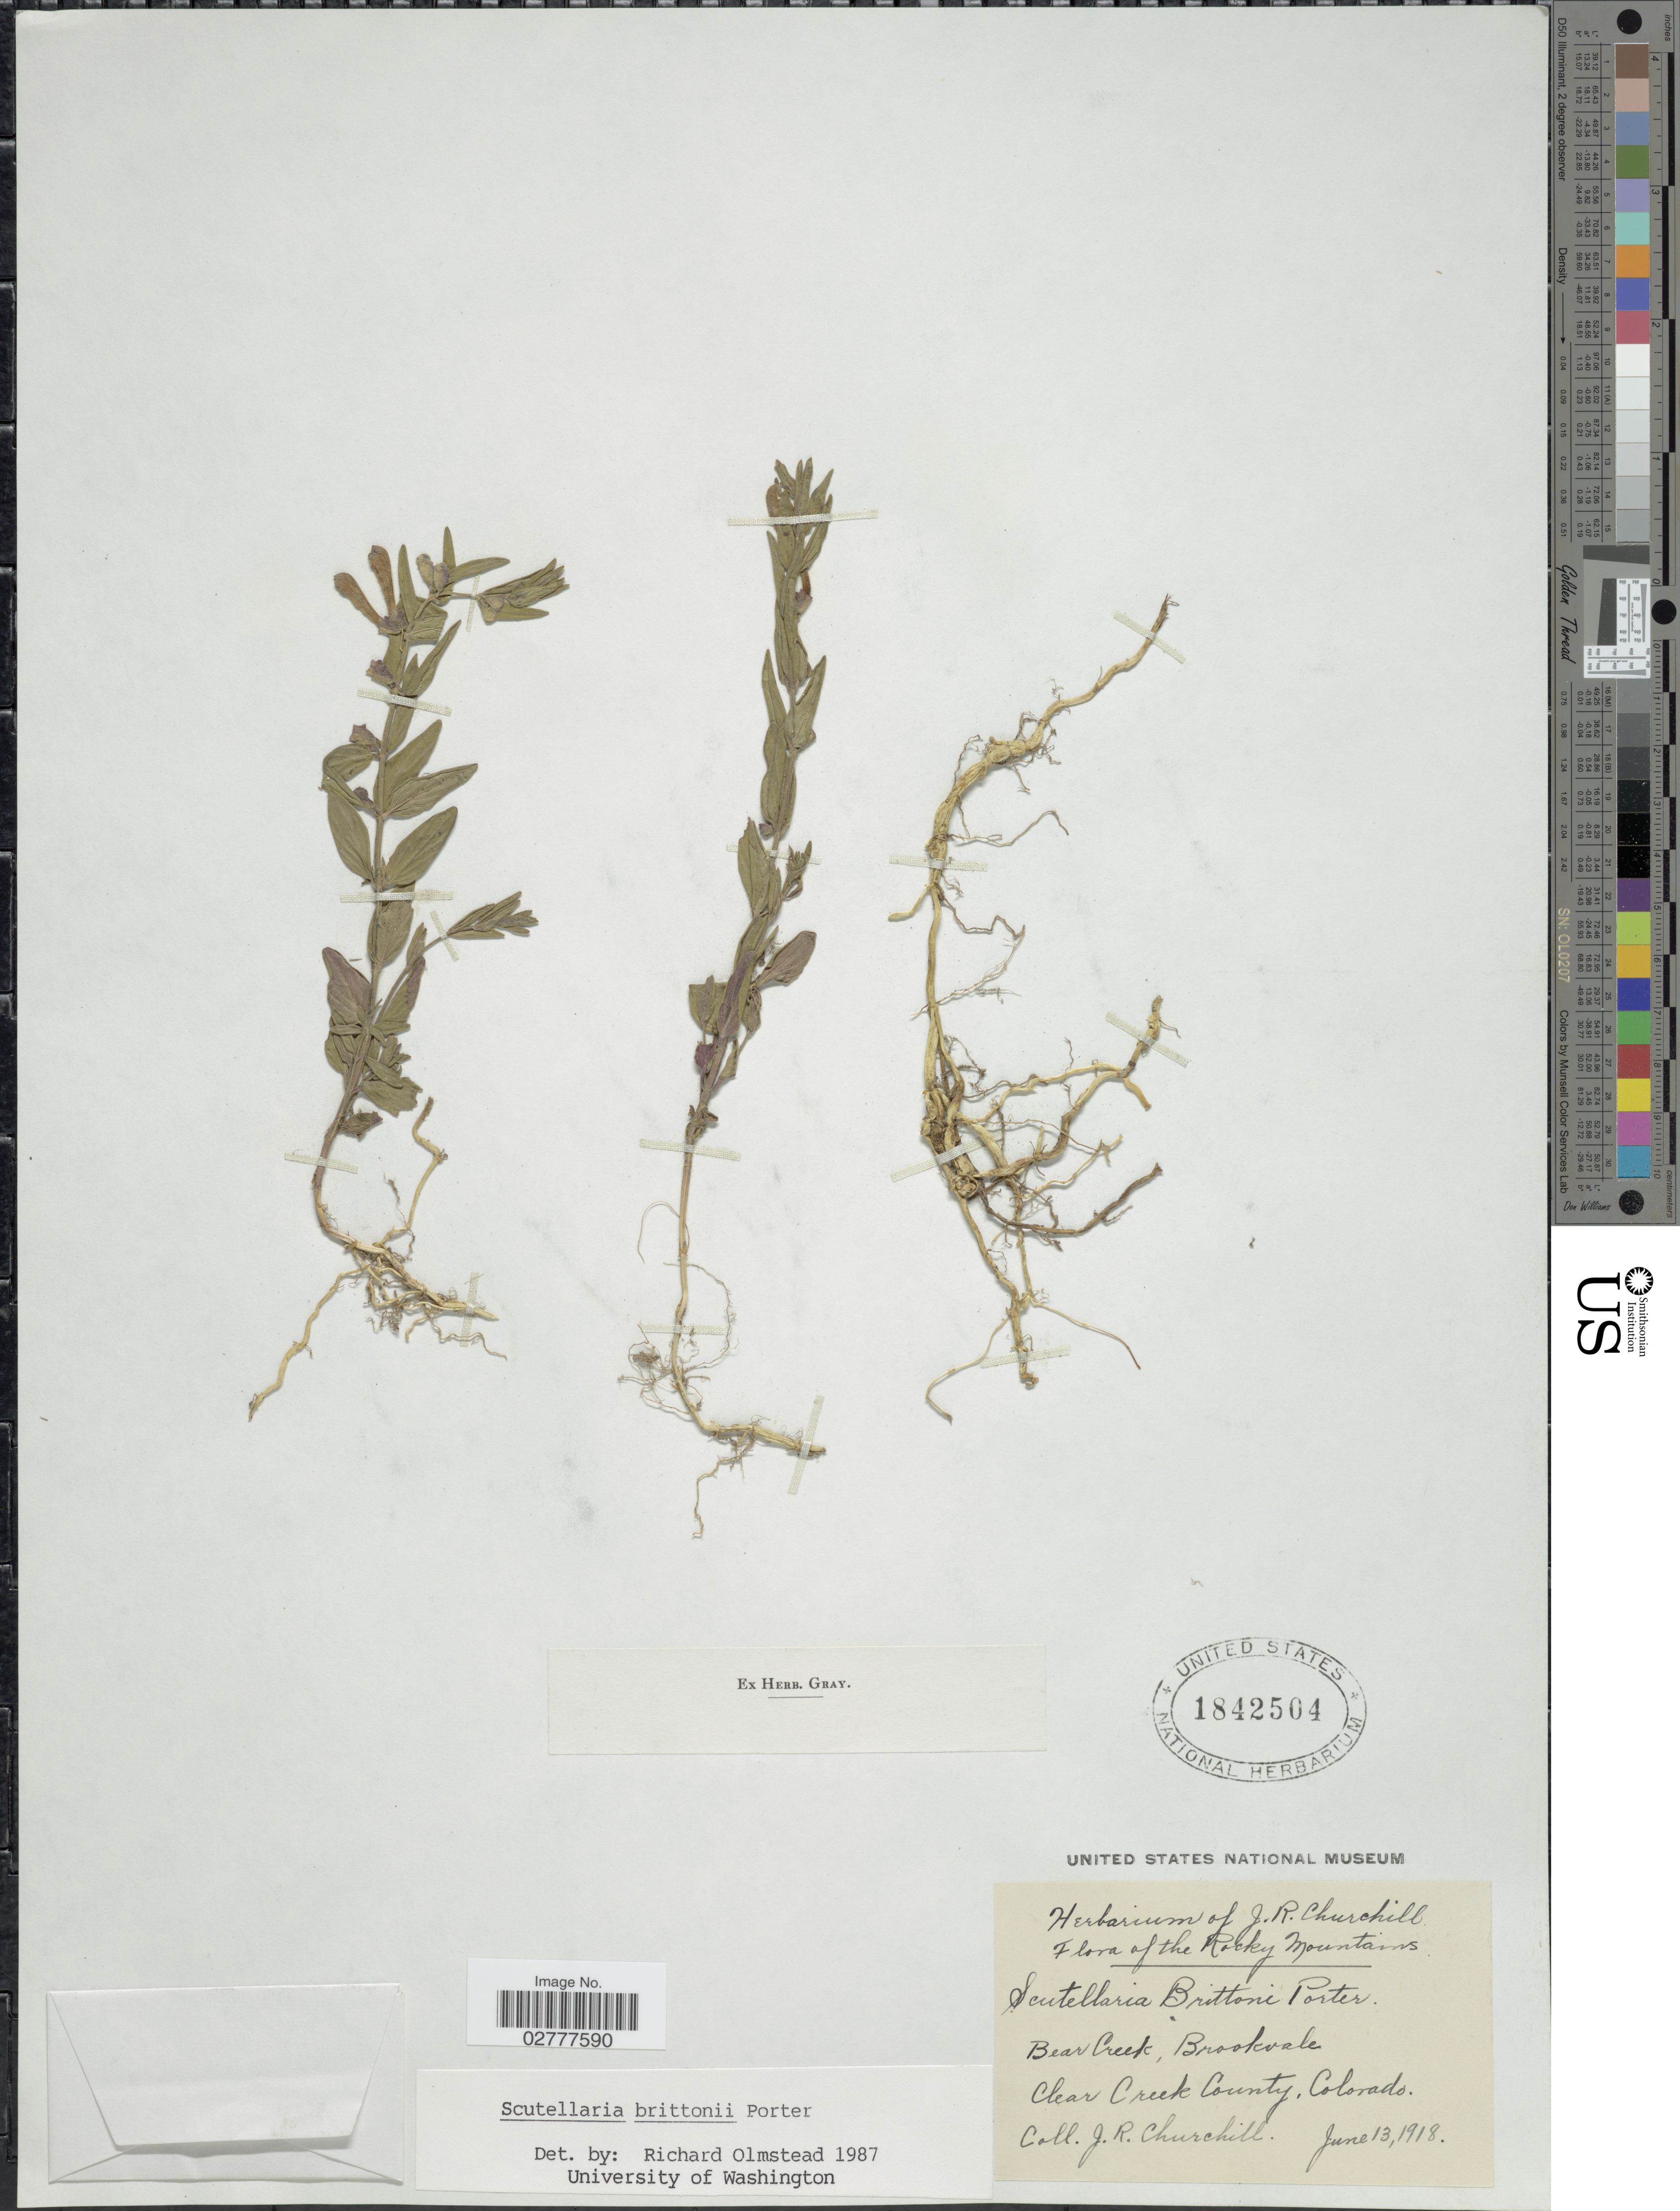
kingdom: Plantae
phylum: Tracheophyta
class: Magnoliopsida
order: Lamiales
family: Lamiaceae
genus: Scutellaria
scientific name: Scutellaria brittonii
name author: Porter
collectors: J. Churchill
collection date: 1918-06-13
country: United States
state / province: Colorado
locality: Rocky Mountains, Bear Creek, Brookvale, Clear Creek County.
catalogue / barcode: US 1842504